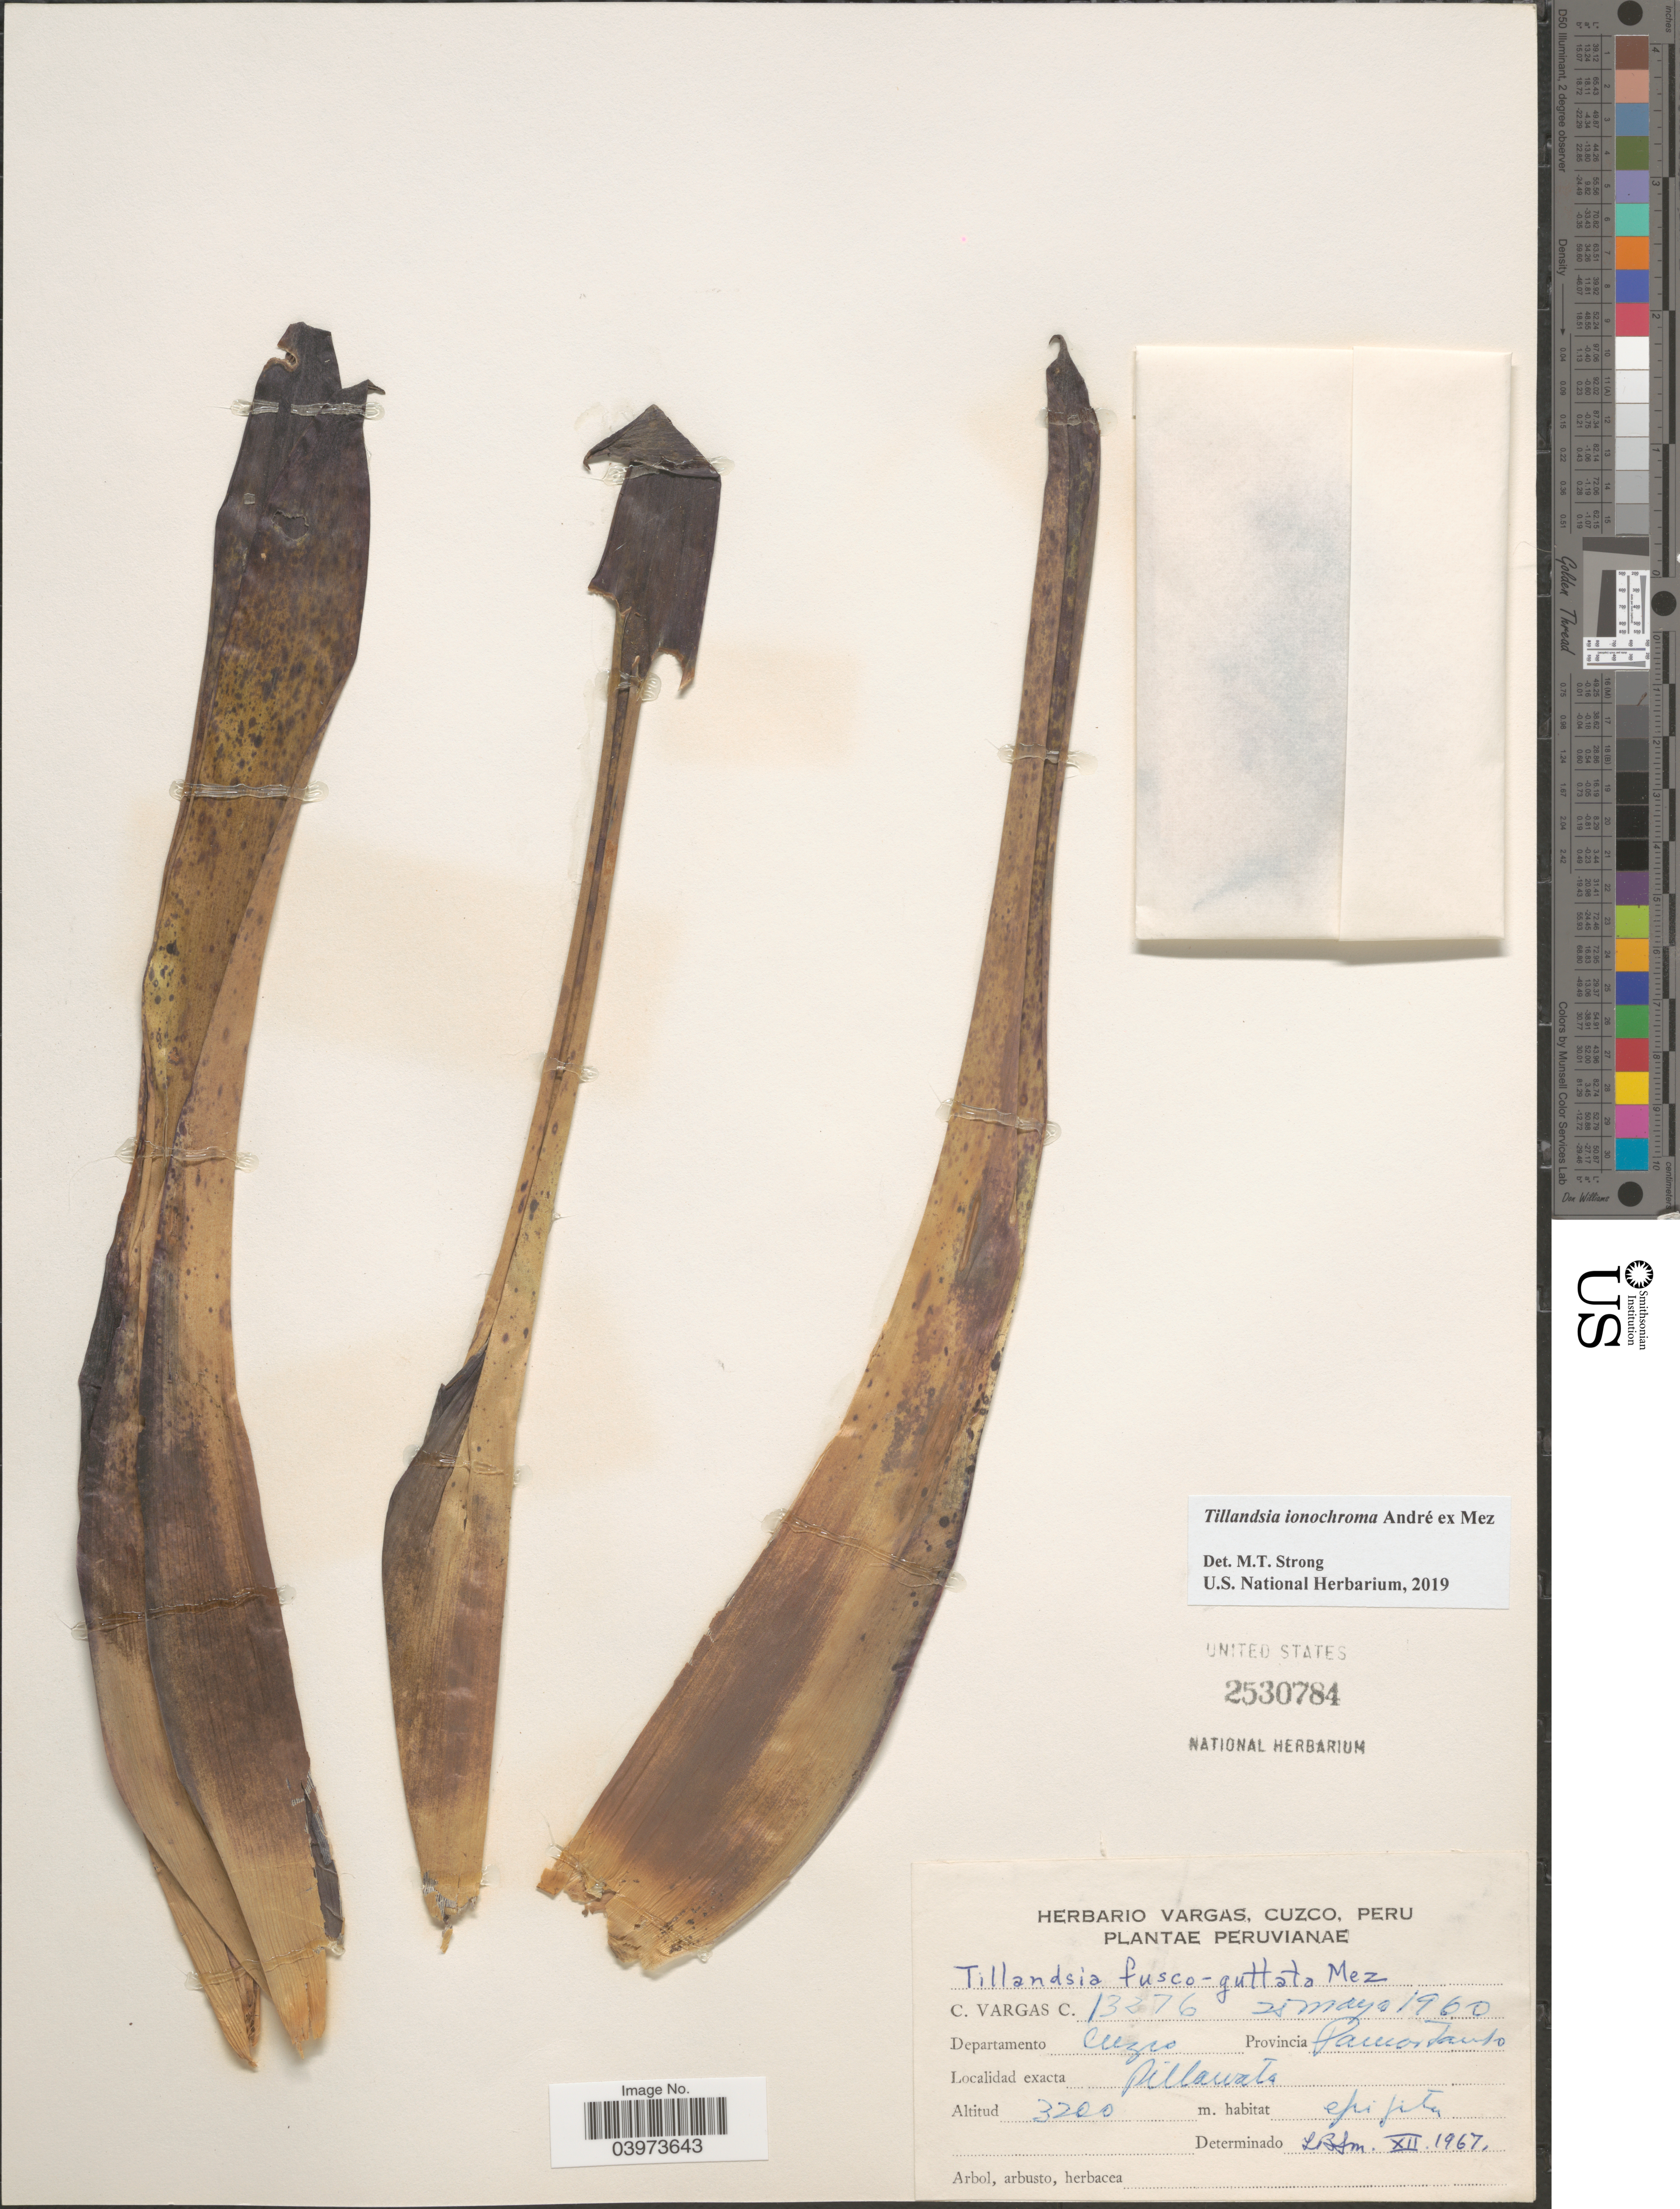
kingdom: Plantae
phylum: Tracheophyta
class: Liliopsida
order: Poales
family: Bromeliaceae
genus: Tillandsia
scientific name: Tillandsia ionochroma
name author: André ex Mez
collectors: C. Vargas Calderón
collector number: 13276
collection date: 1960-05-25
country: Peru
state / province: Cusco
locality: Departamento Cuzco. Provincia Paucartambo. Pillawata.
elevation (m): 3200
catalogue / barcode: US 2530784